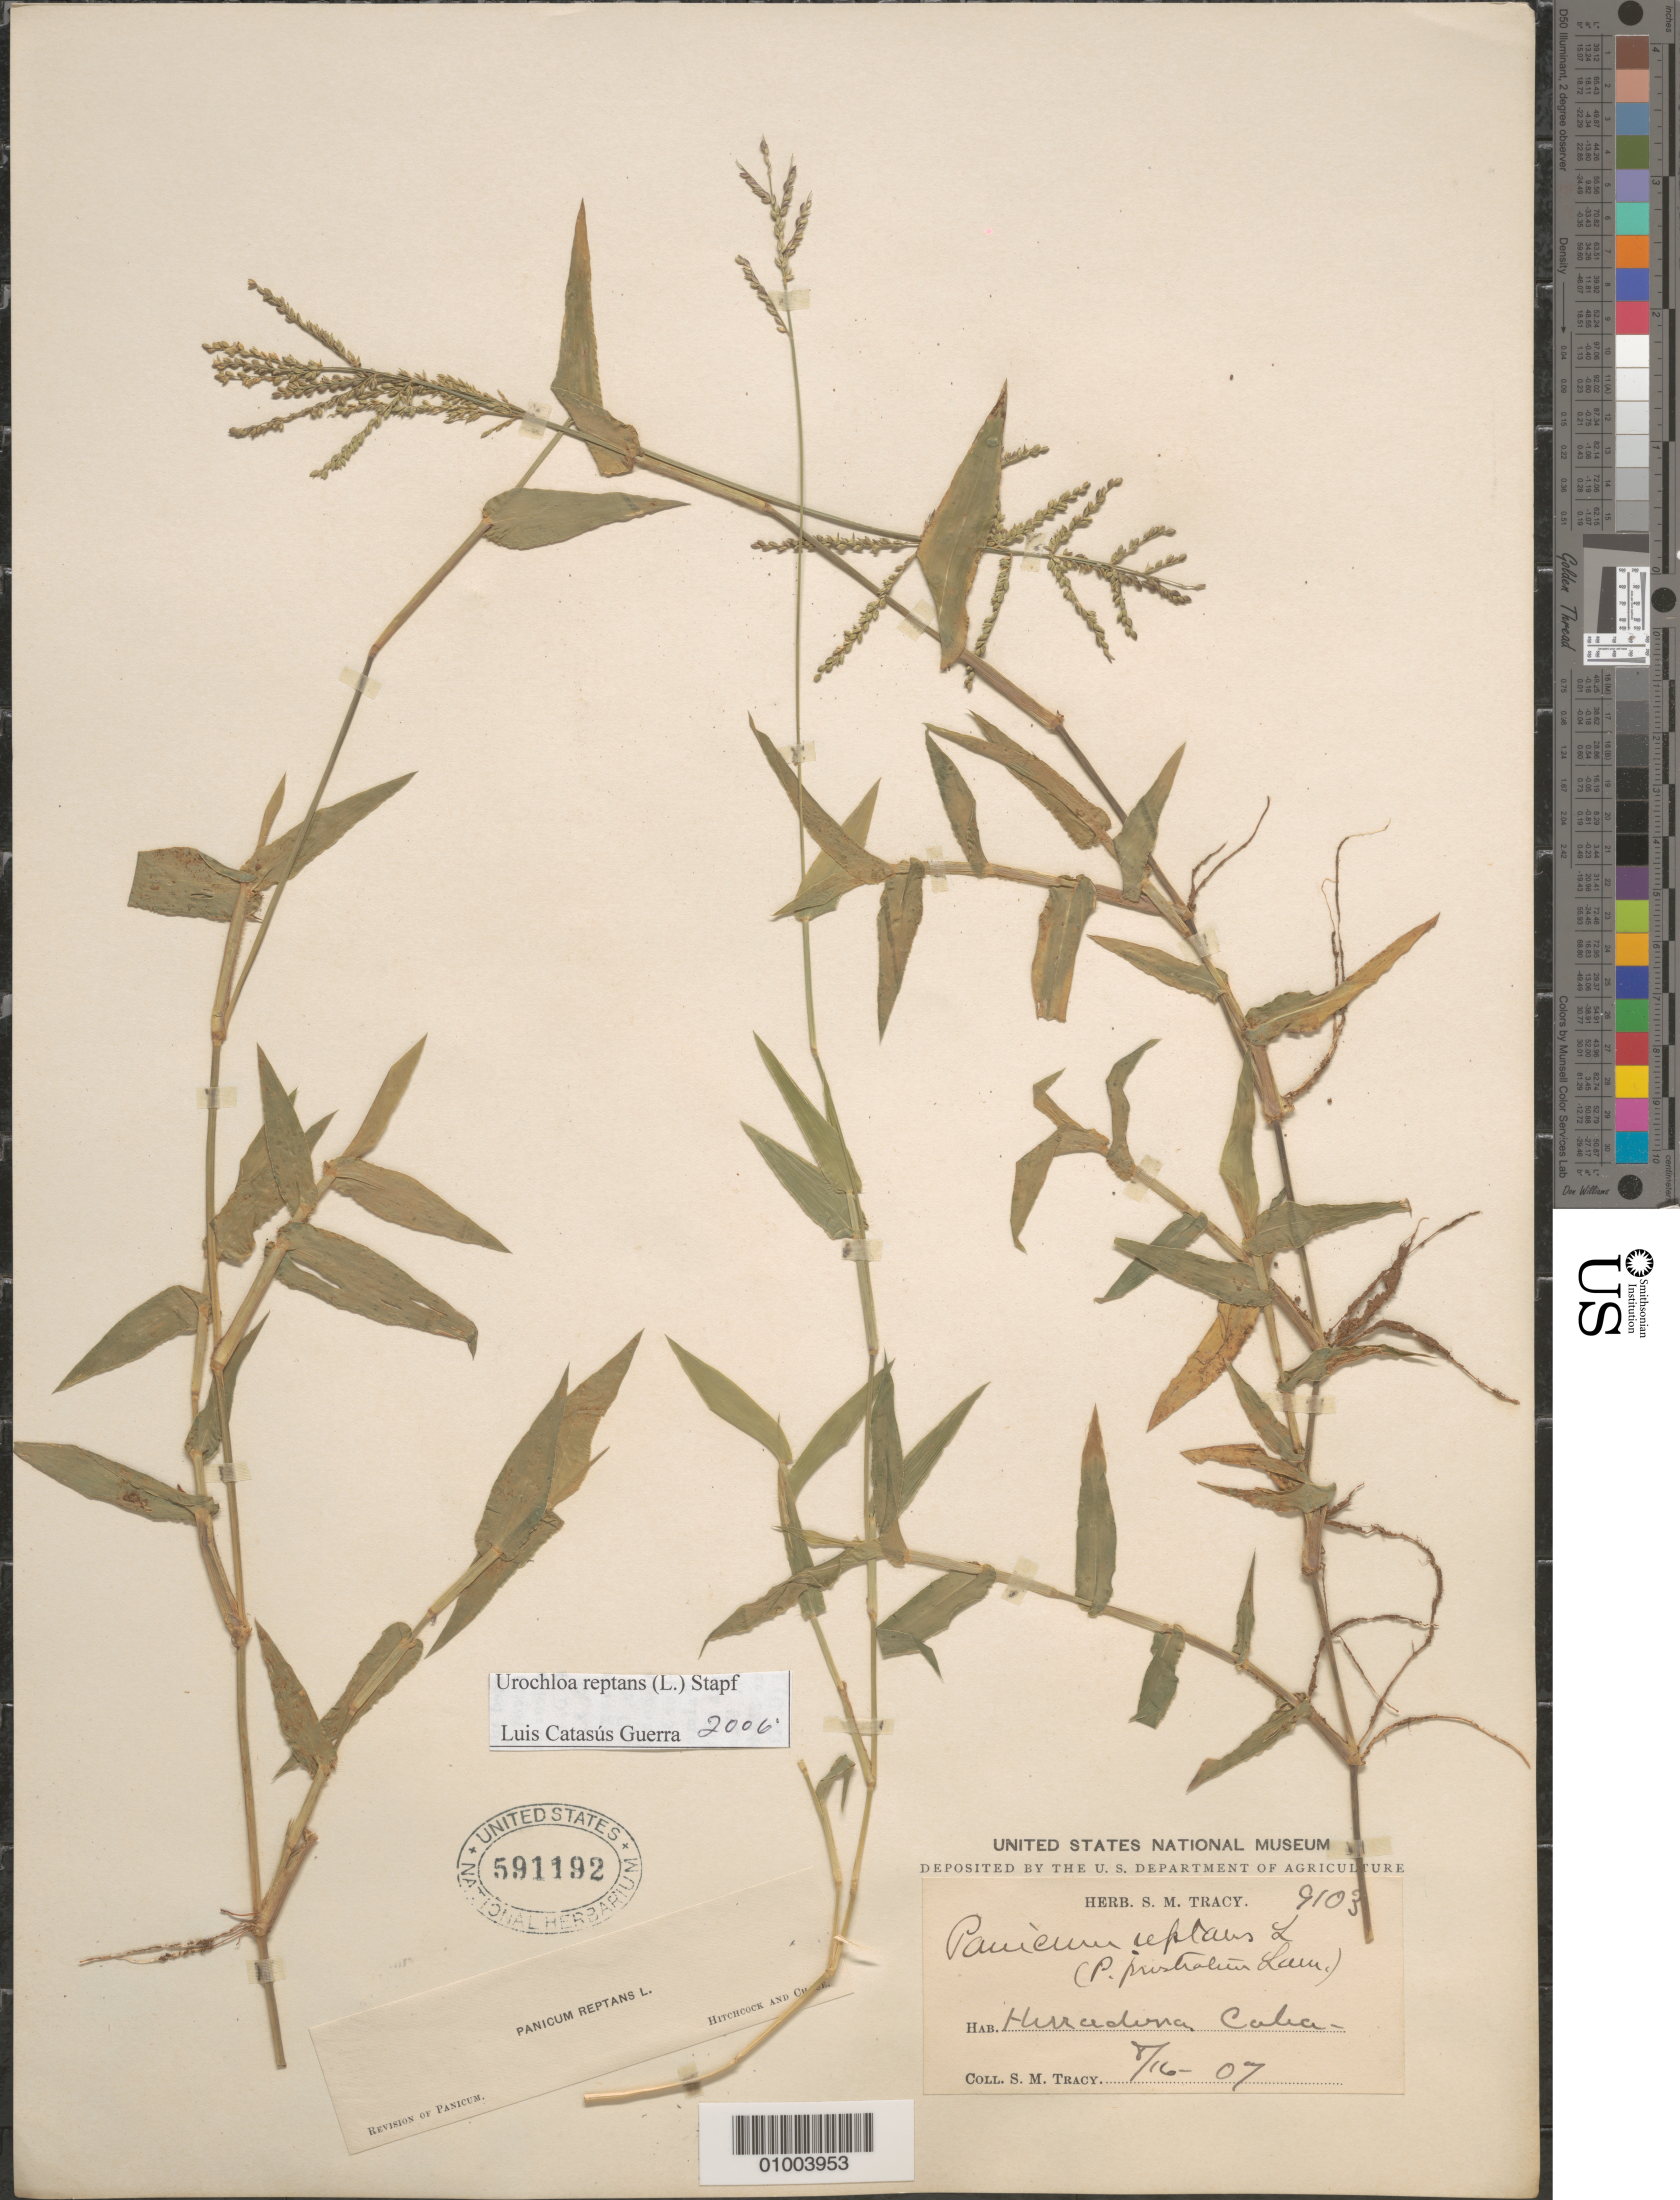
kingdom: Plantae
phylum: Tracheophyta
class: Liliopsida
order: Poales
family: Poaceae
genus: Urochloa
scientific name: Urochloa reptans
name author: (L.) Stapf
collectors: S. M. Tracy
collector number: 9103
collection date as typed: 16 Aug 1907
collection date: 1907-08-16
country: Cuba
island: Cuba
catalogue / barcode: US 591192